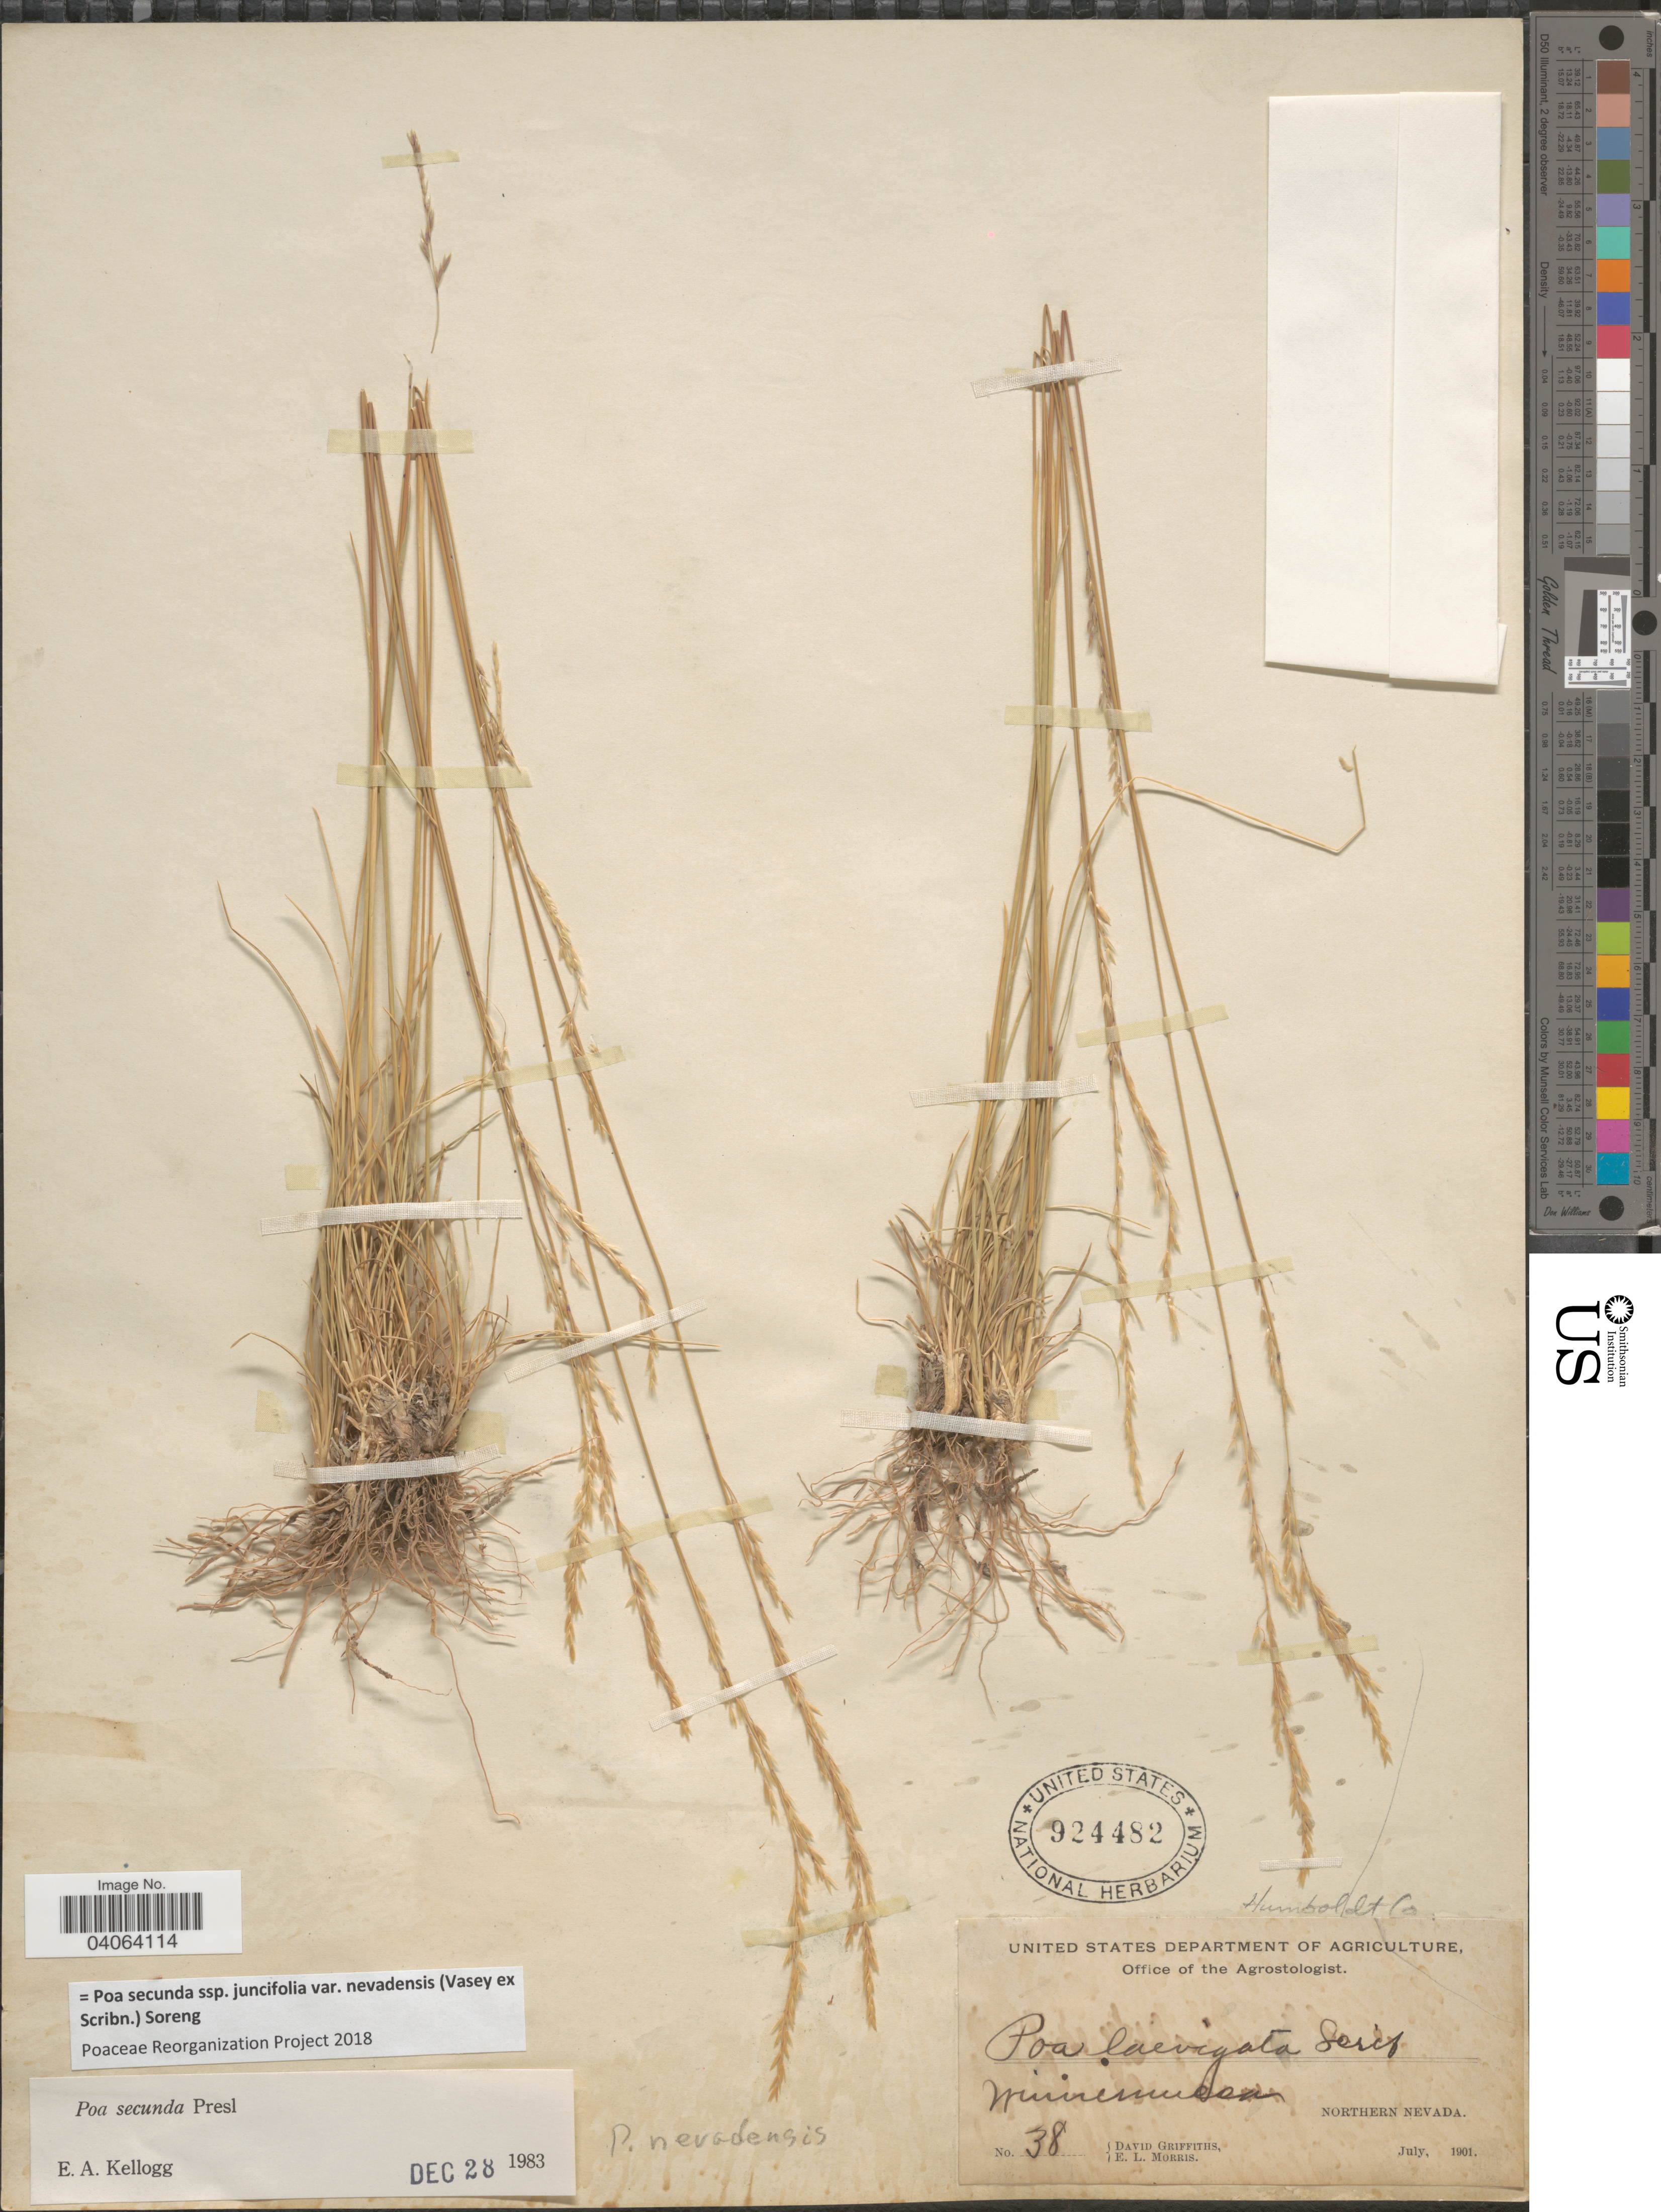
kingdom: Plantae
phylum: Tracheophyta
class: Liliopsida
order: Poales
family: Poaceae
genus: Poa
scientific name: Poa secunda subsp. juncifolia var. nevadensis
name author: (Vasey ex Scribn.) Soreng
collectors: D. Griffiths & E. Morris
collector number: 38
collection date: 1901-07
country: United States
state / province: Nevada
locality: Humboldt Co. Northern Nevada.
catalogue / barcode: US 924482